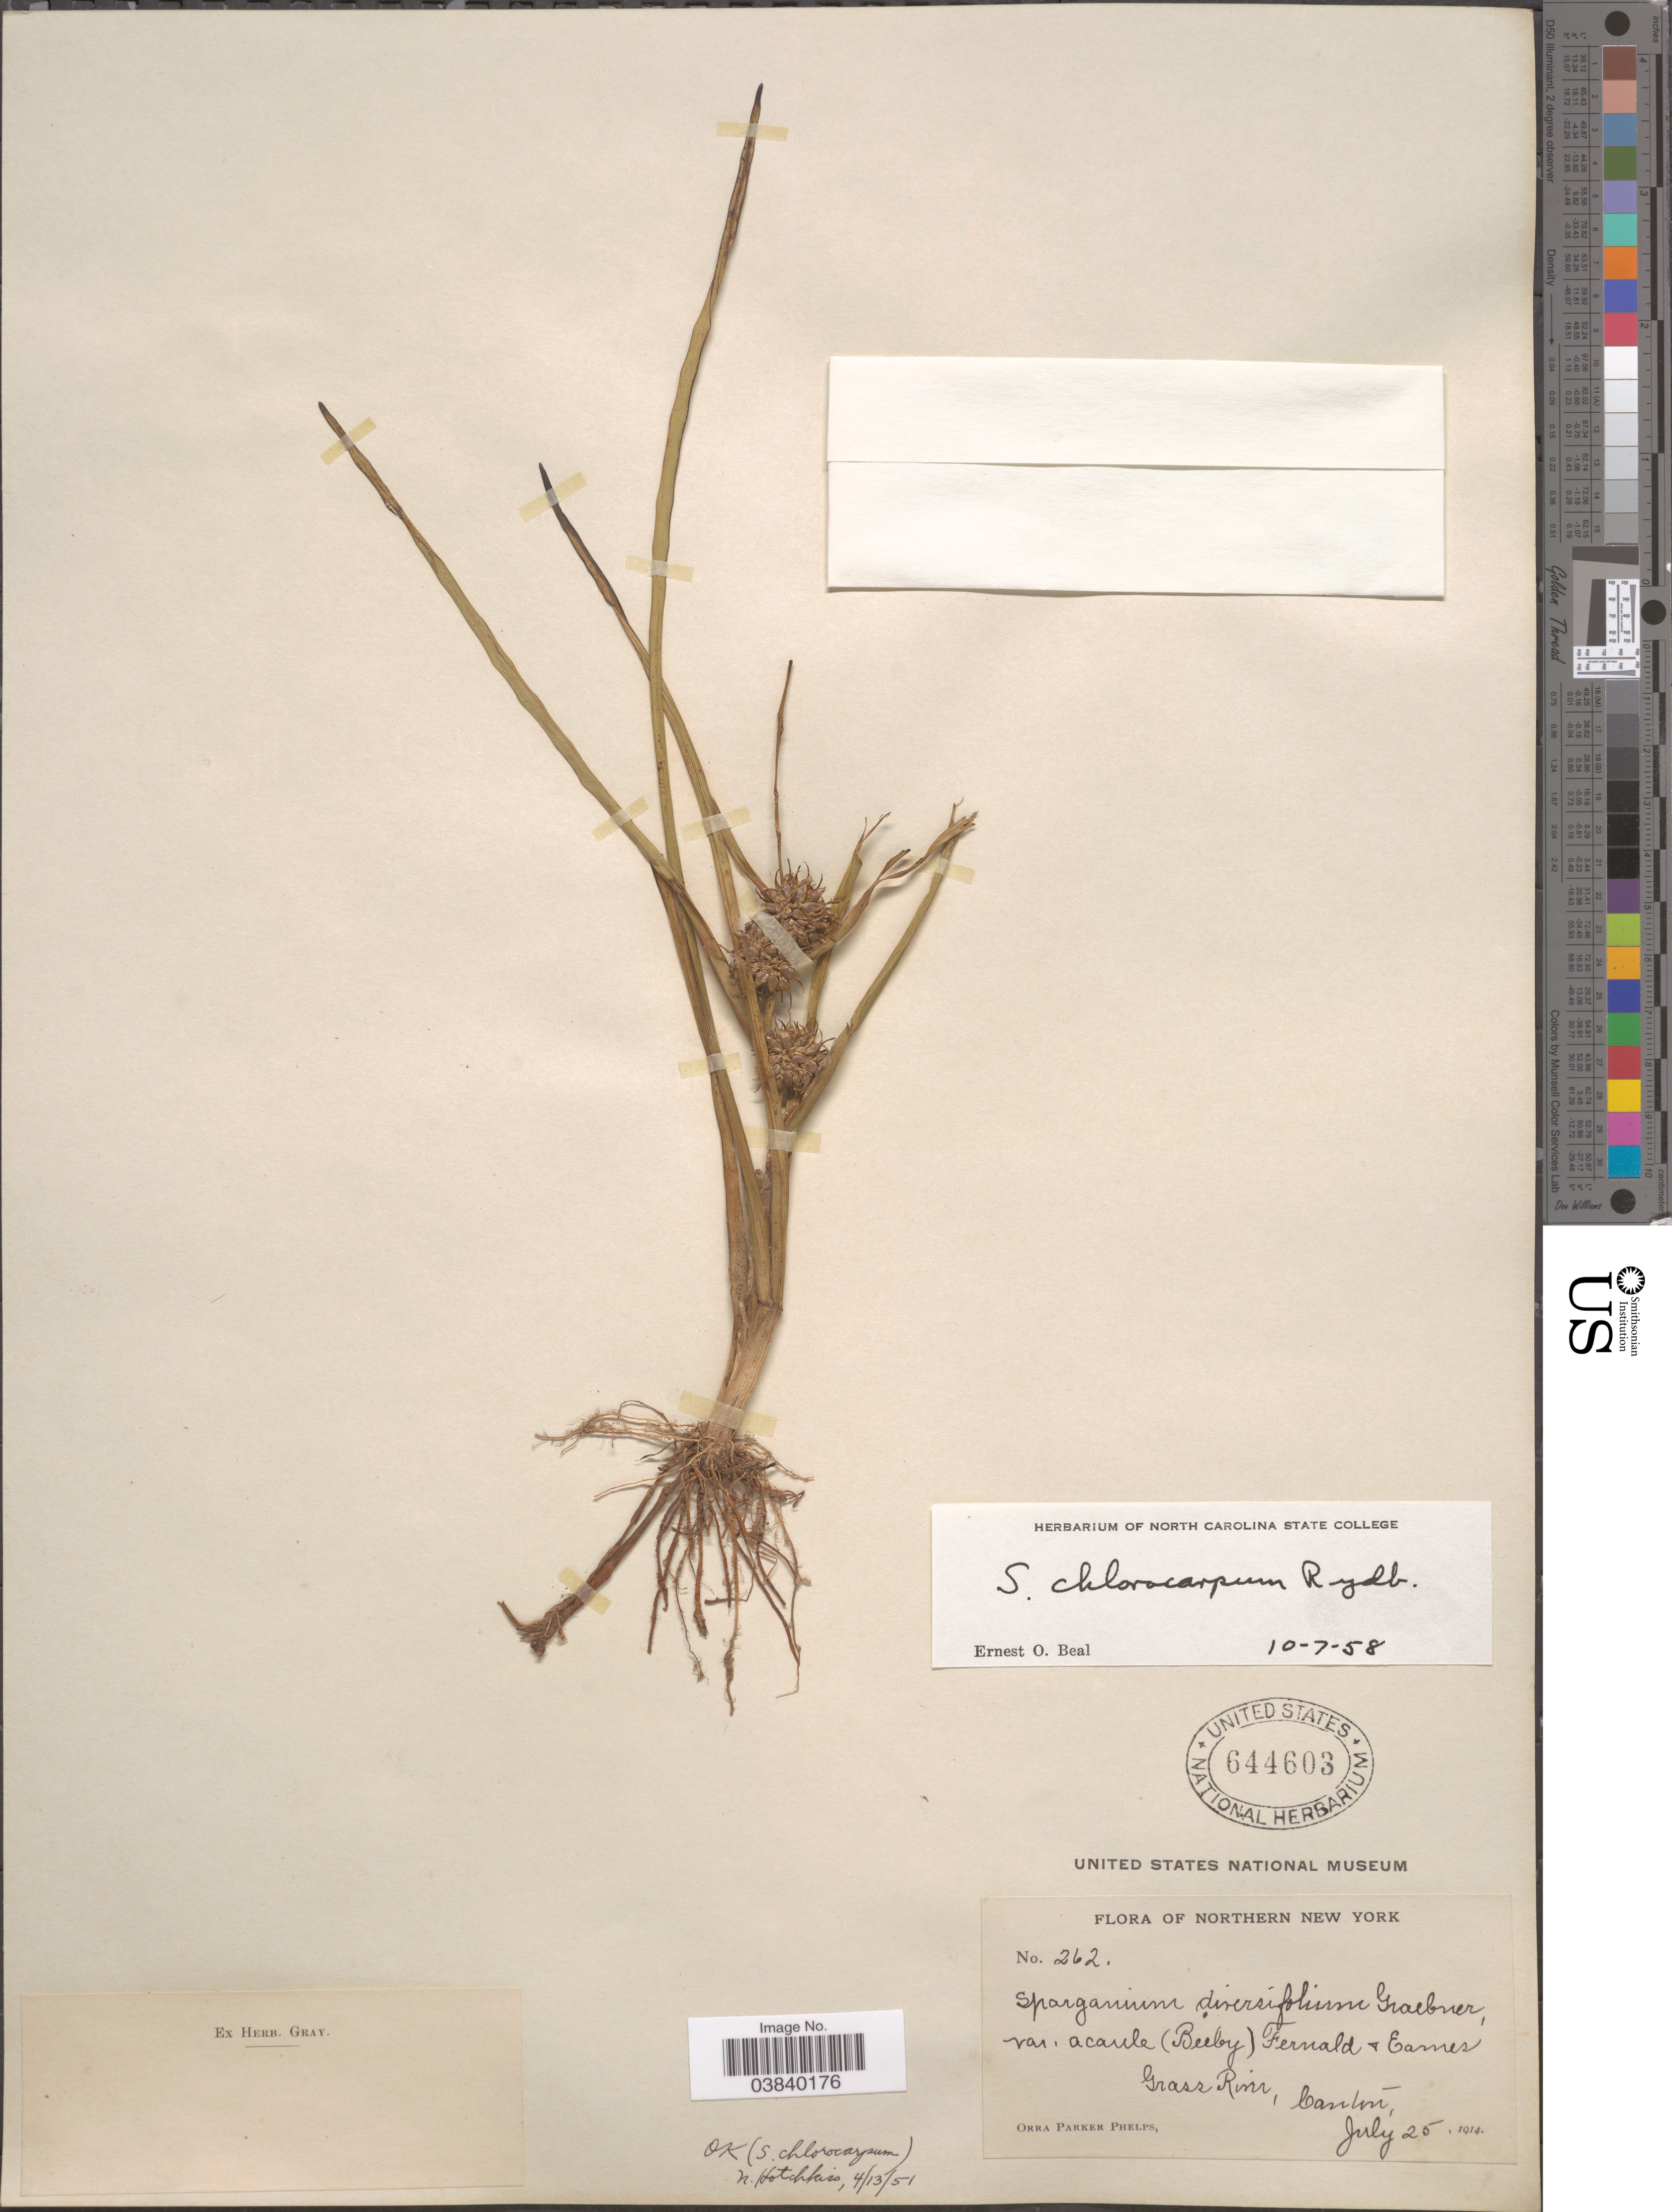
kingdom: Plantae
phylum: Tracheophyta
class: Liliopsida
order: Poales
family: Typhaceae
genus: Sparganium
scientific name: Sparganium chlorocarpum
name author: Rydb.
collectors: O. P. Phelps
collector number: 262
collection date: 1914-07-25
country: United States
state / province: New York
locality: Northern New York. Grass River, Canton.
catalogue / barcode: US 644603